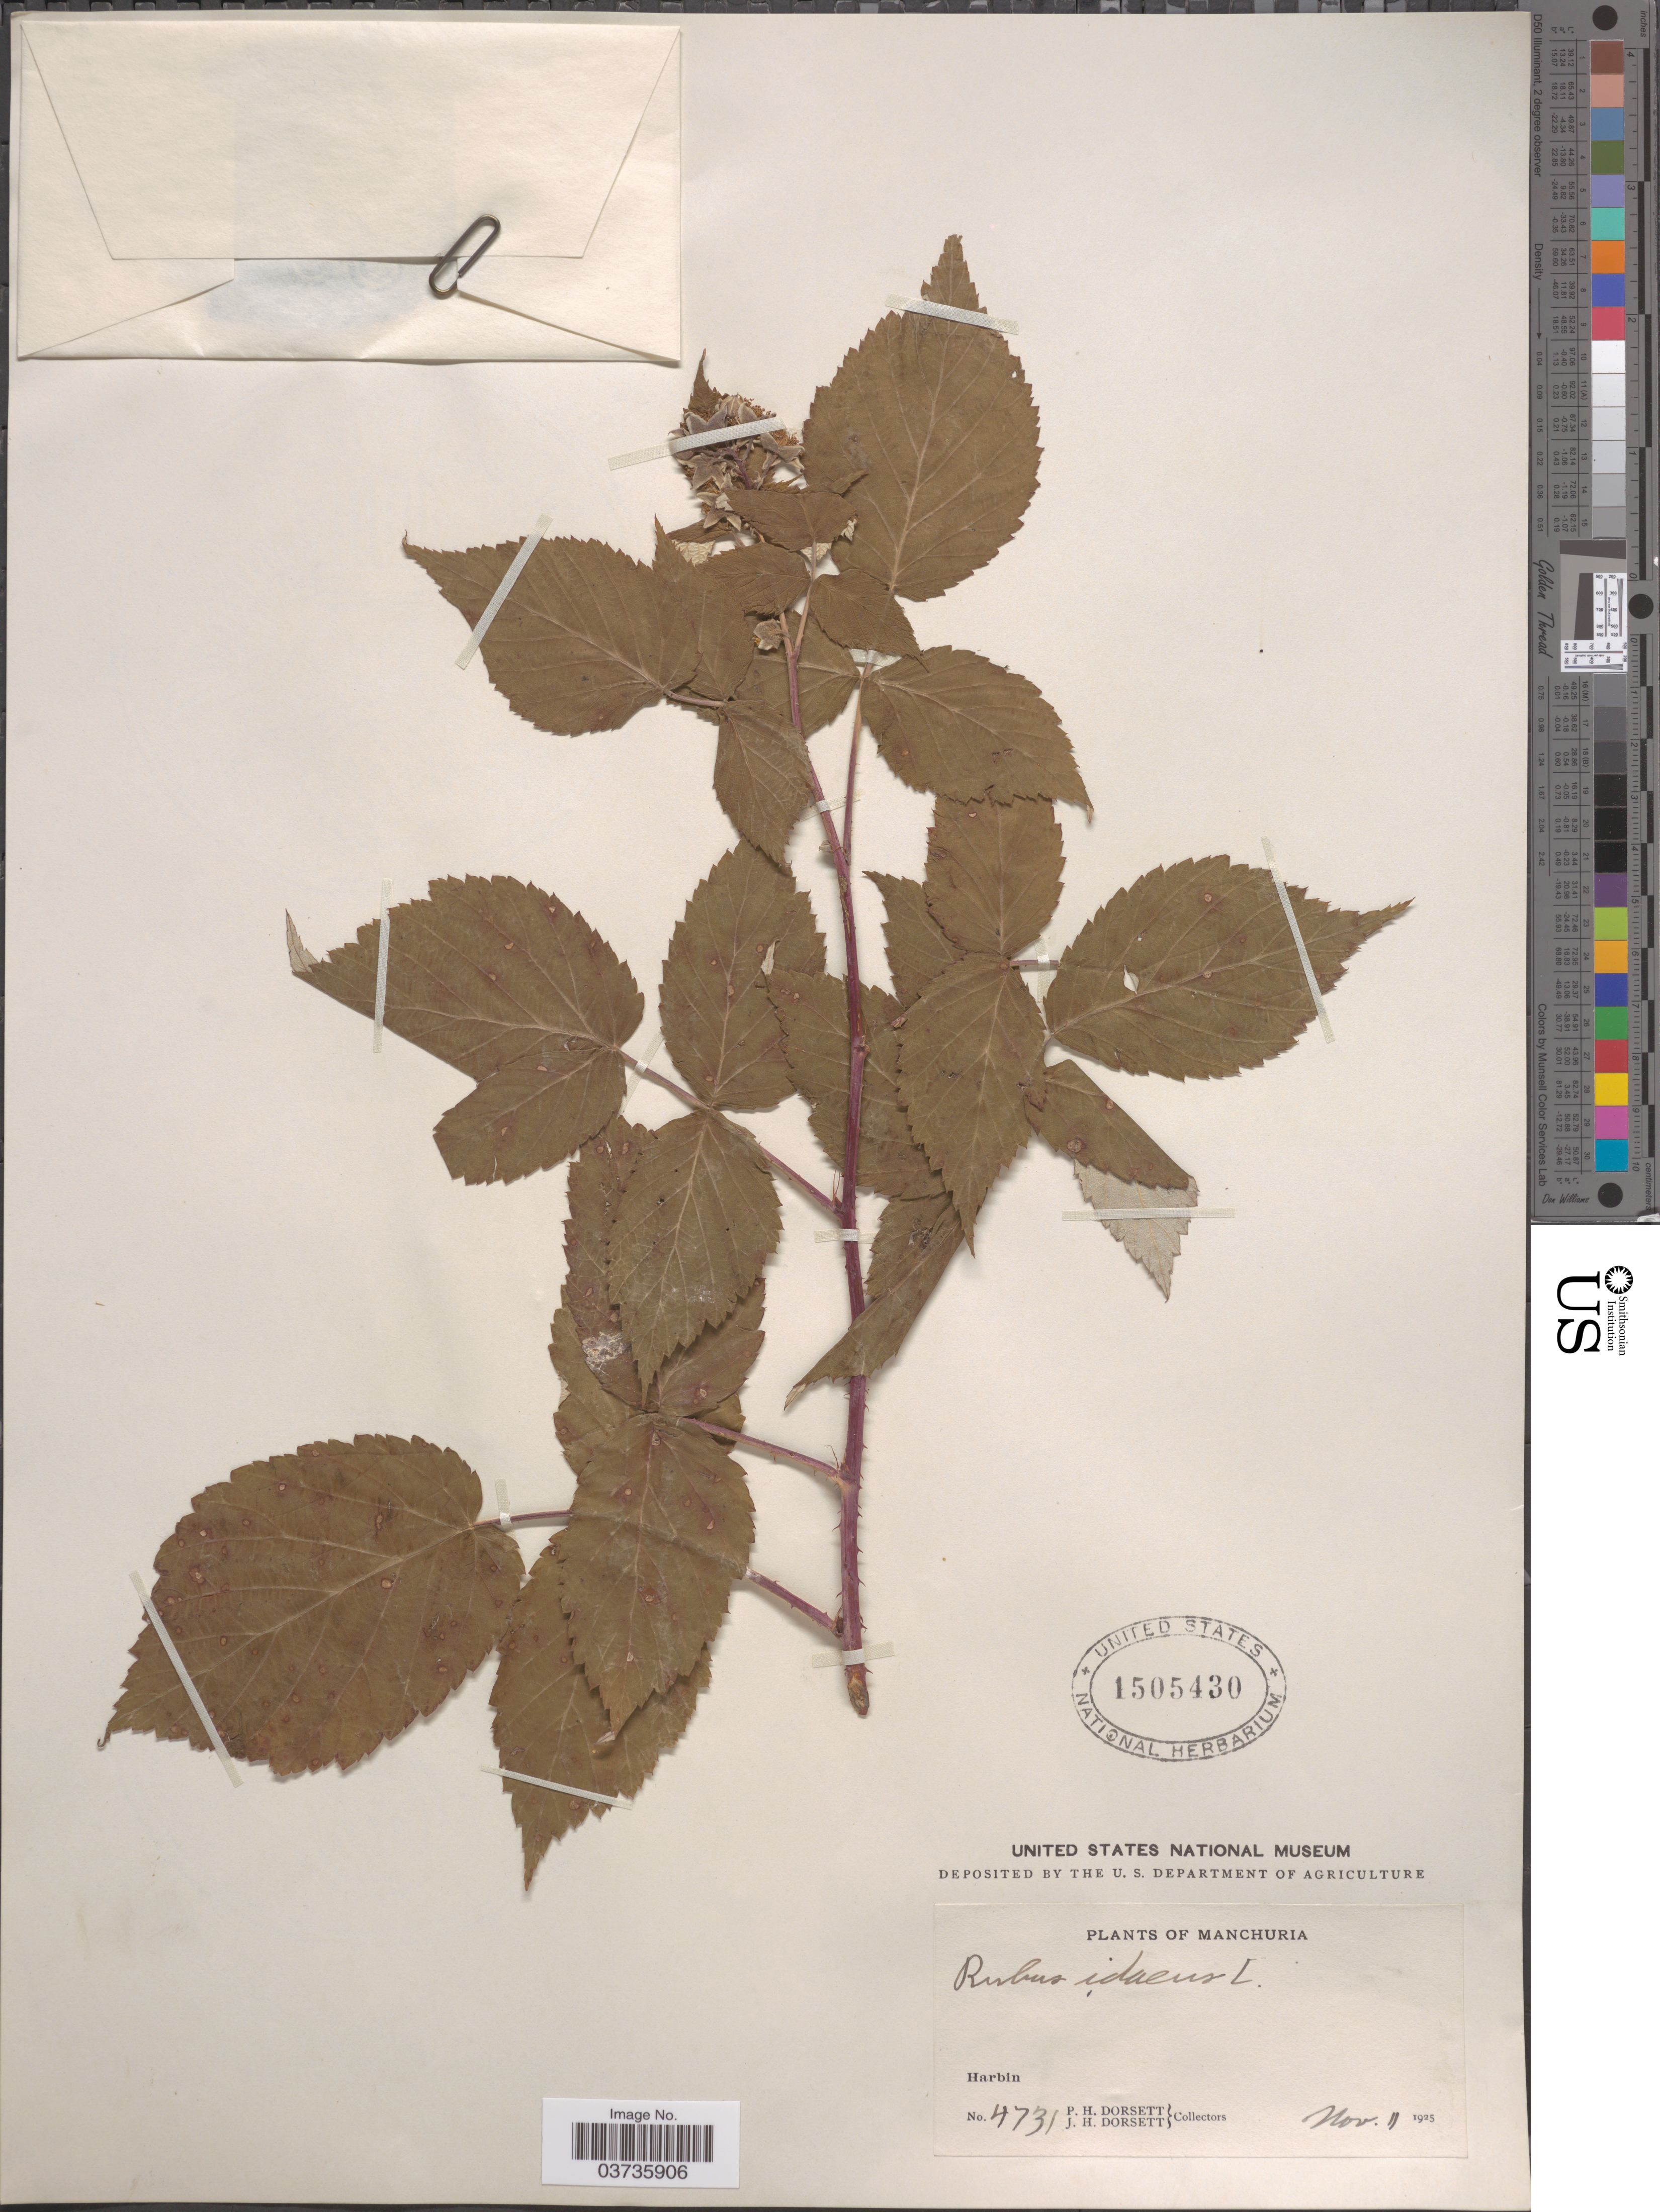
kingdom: Plantae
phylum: Tracheophyta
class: Magnoliopsida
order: Rosales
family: Rosaceae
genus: Rubus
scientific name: Rubus idaeus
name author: L.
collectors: P. H. Dorsett & J. Dorsett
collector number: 4731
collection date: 1925-11-11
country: China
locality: Manchuria. Harbin.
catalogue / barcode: US 1505430